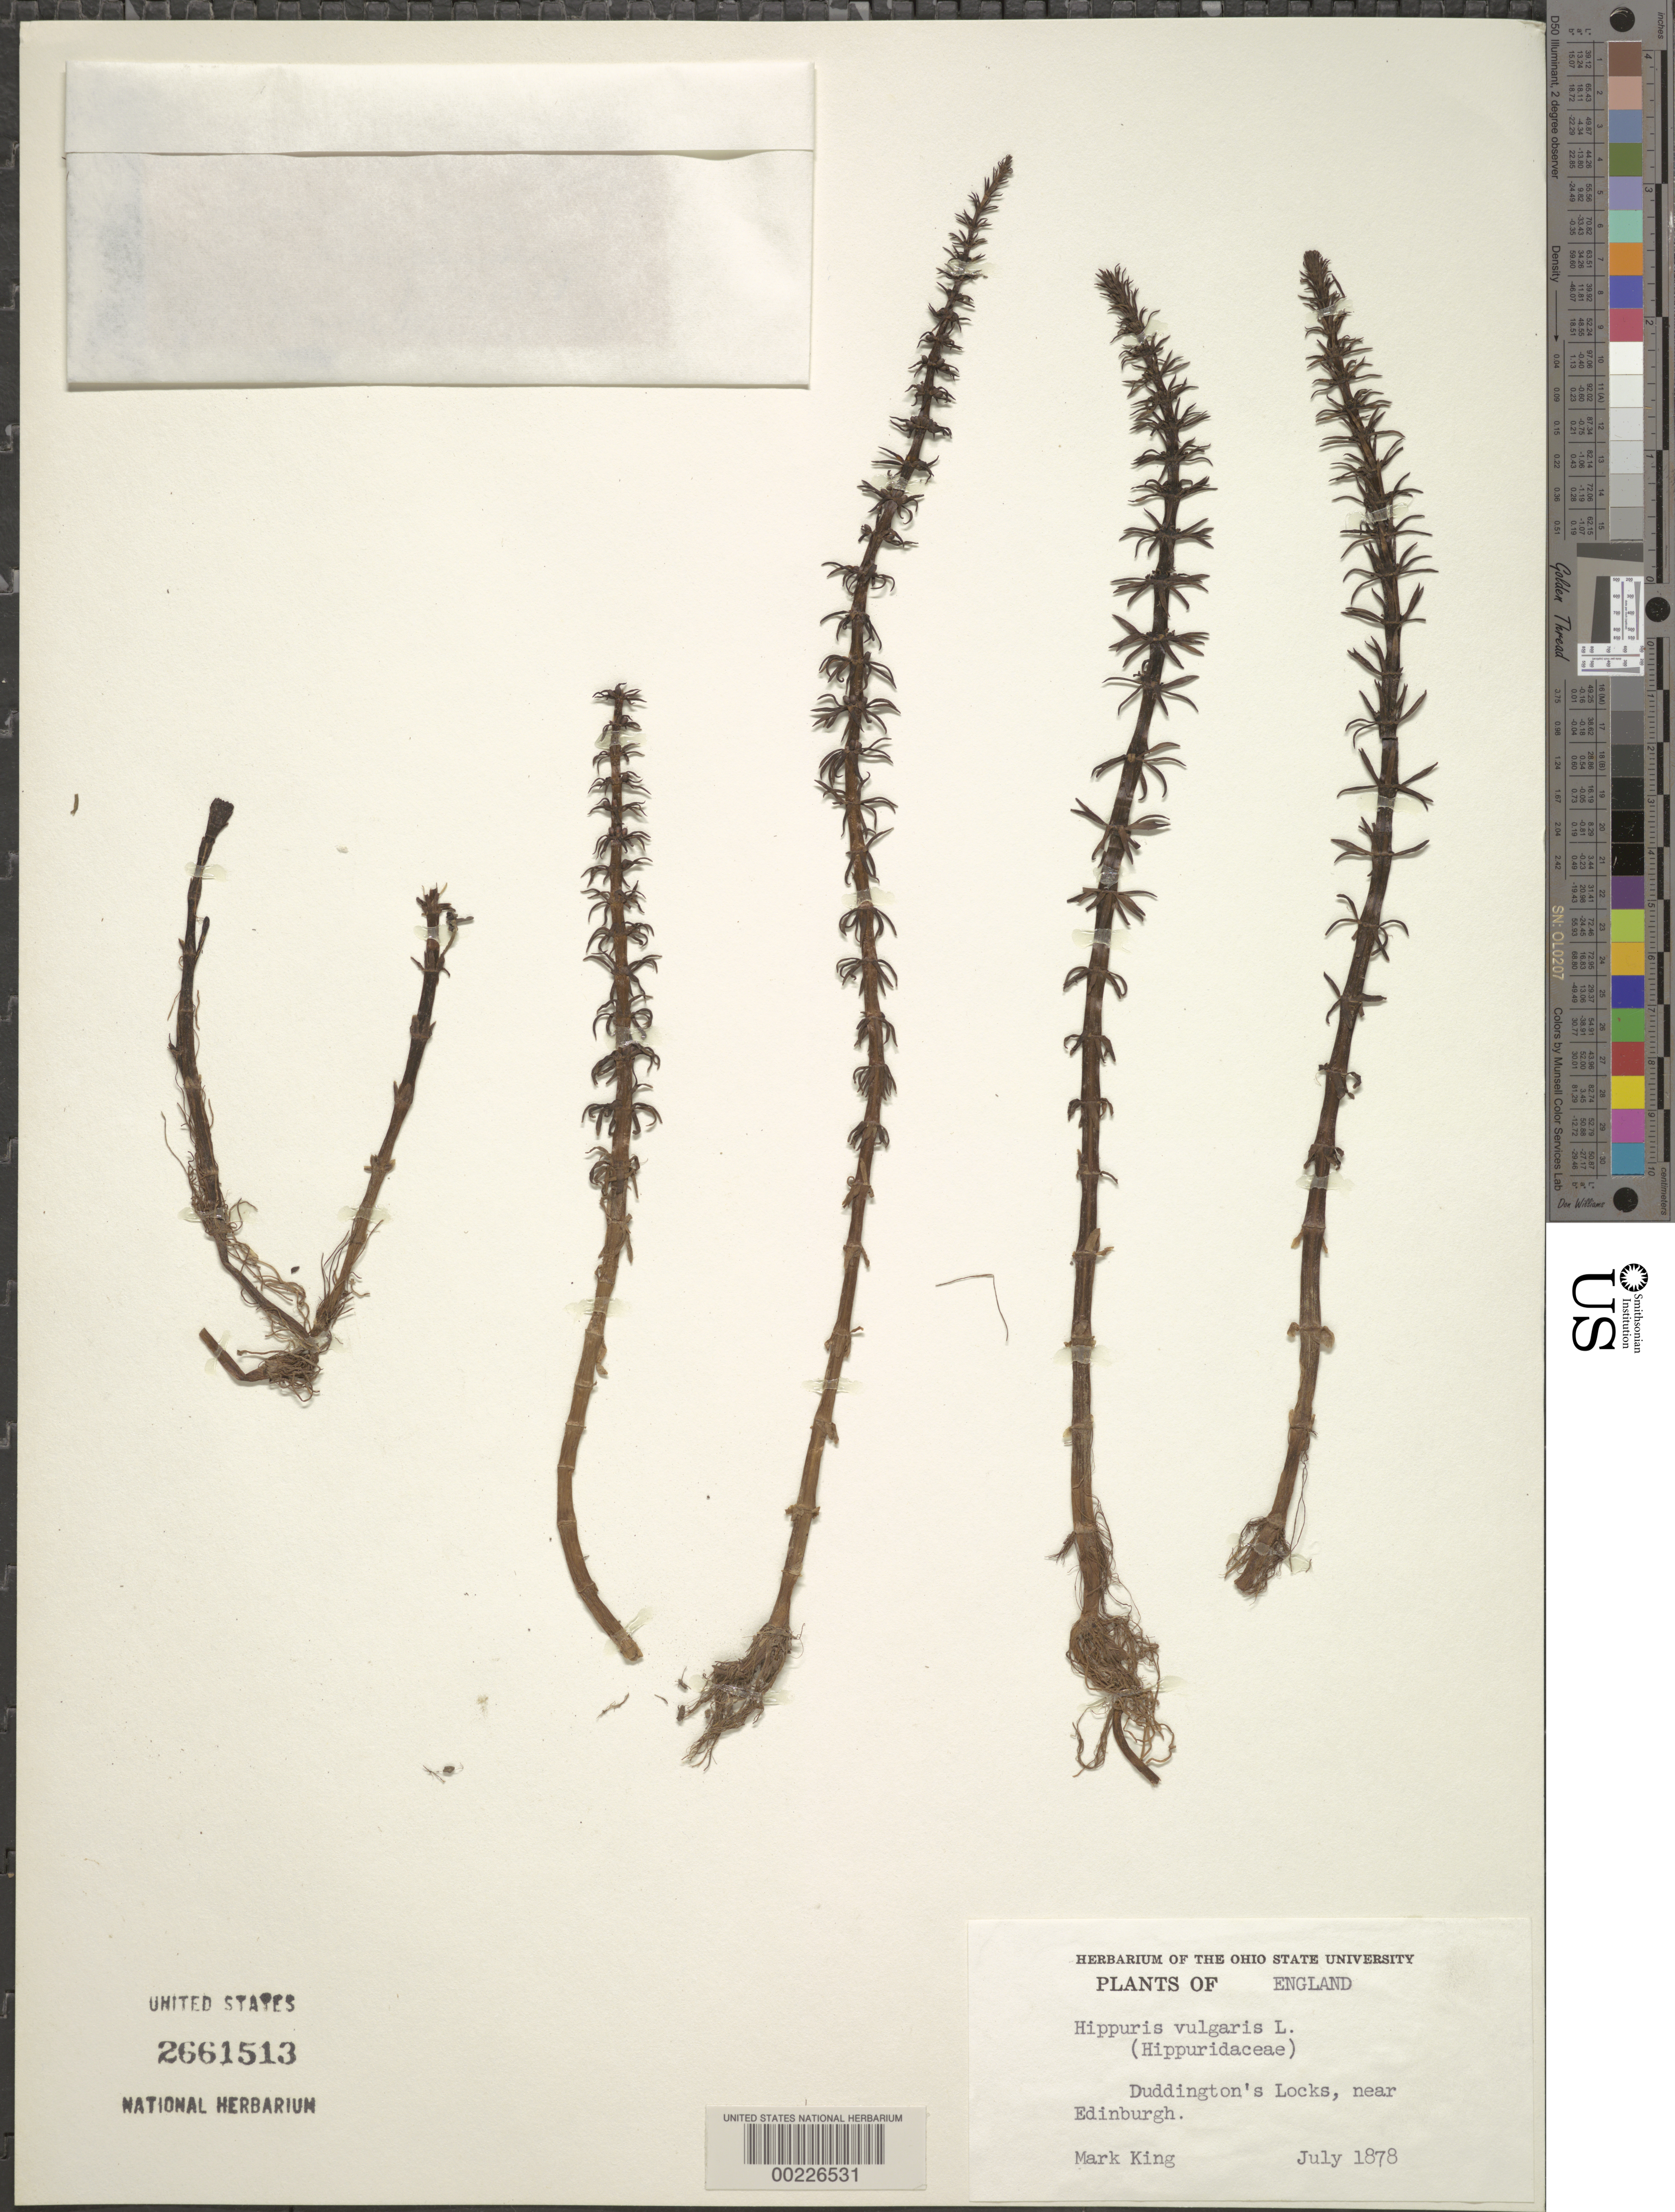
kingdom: Plantae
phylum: Tracheophyta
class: Magnoliopsida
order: Lamiales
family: Plantaginaceae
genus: Hippuris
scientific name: Hippuris vulgaris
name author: L.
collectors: M. King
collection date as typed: Jul 1878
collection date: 1878-07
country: United Kingdom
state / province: Scotland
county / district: Edinburgh City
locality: Duddington's locks near edinburgh. [in former region of lothian]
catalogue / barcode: US 2661513